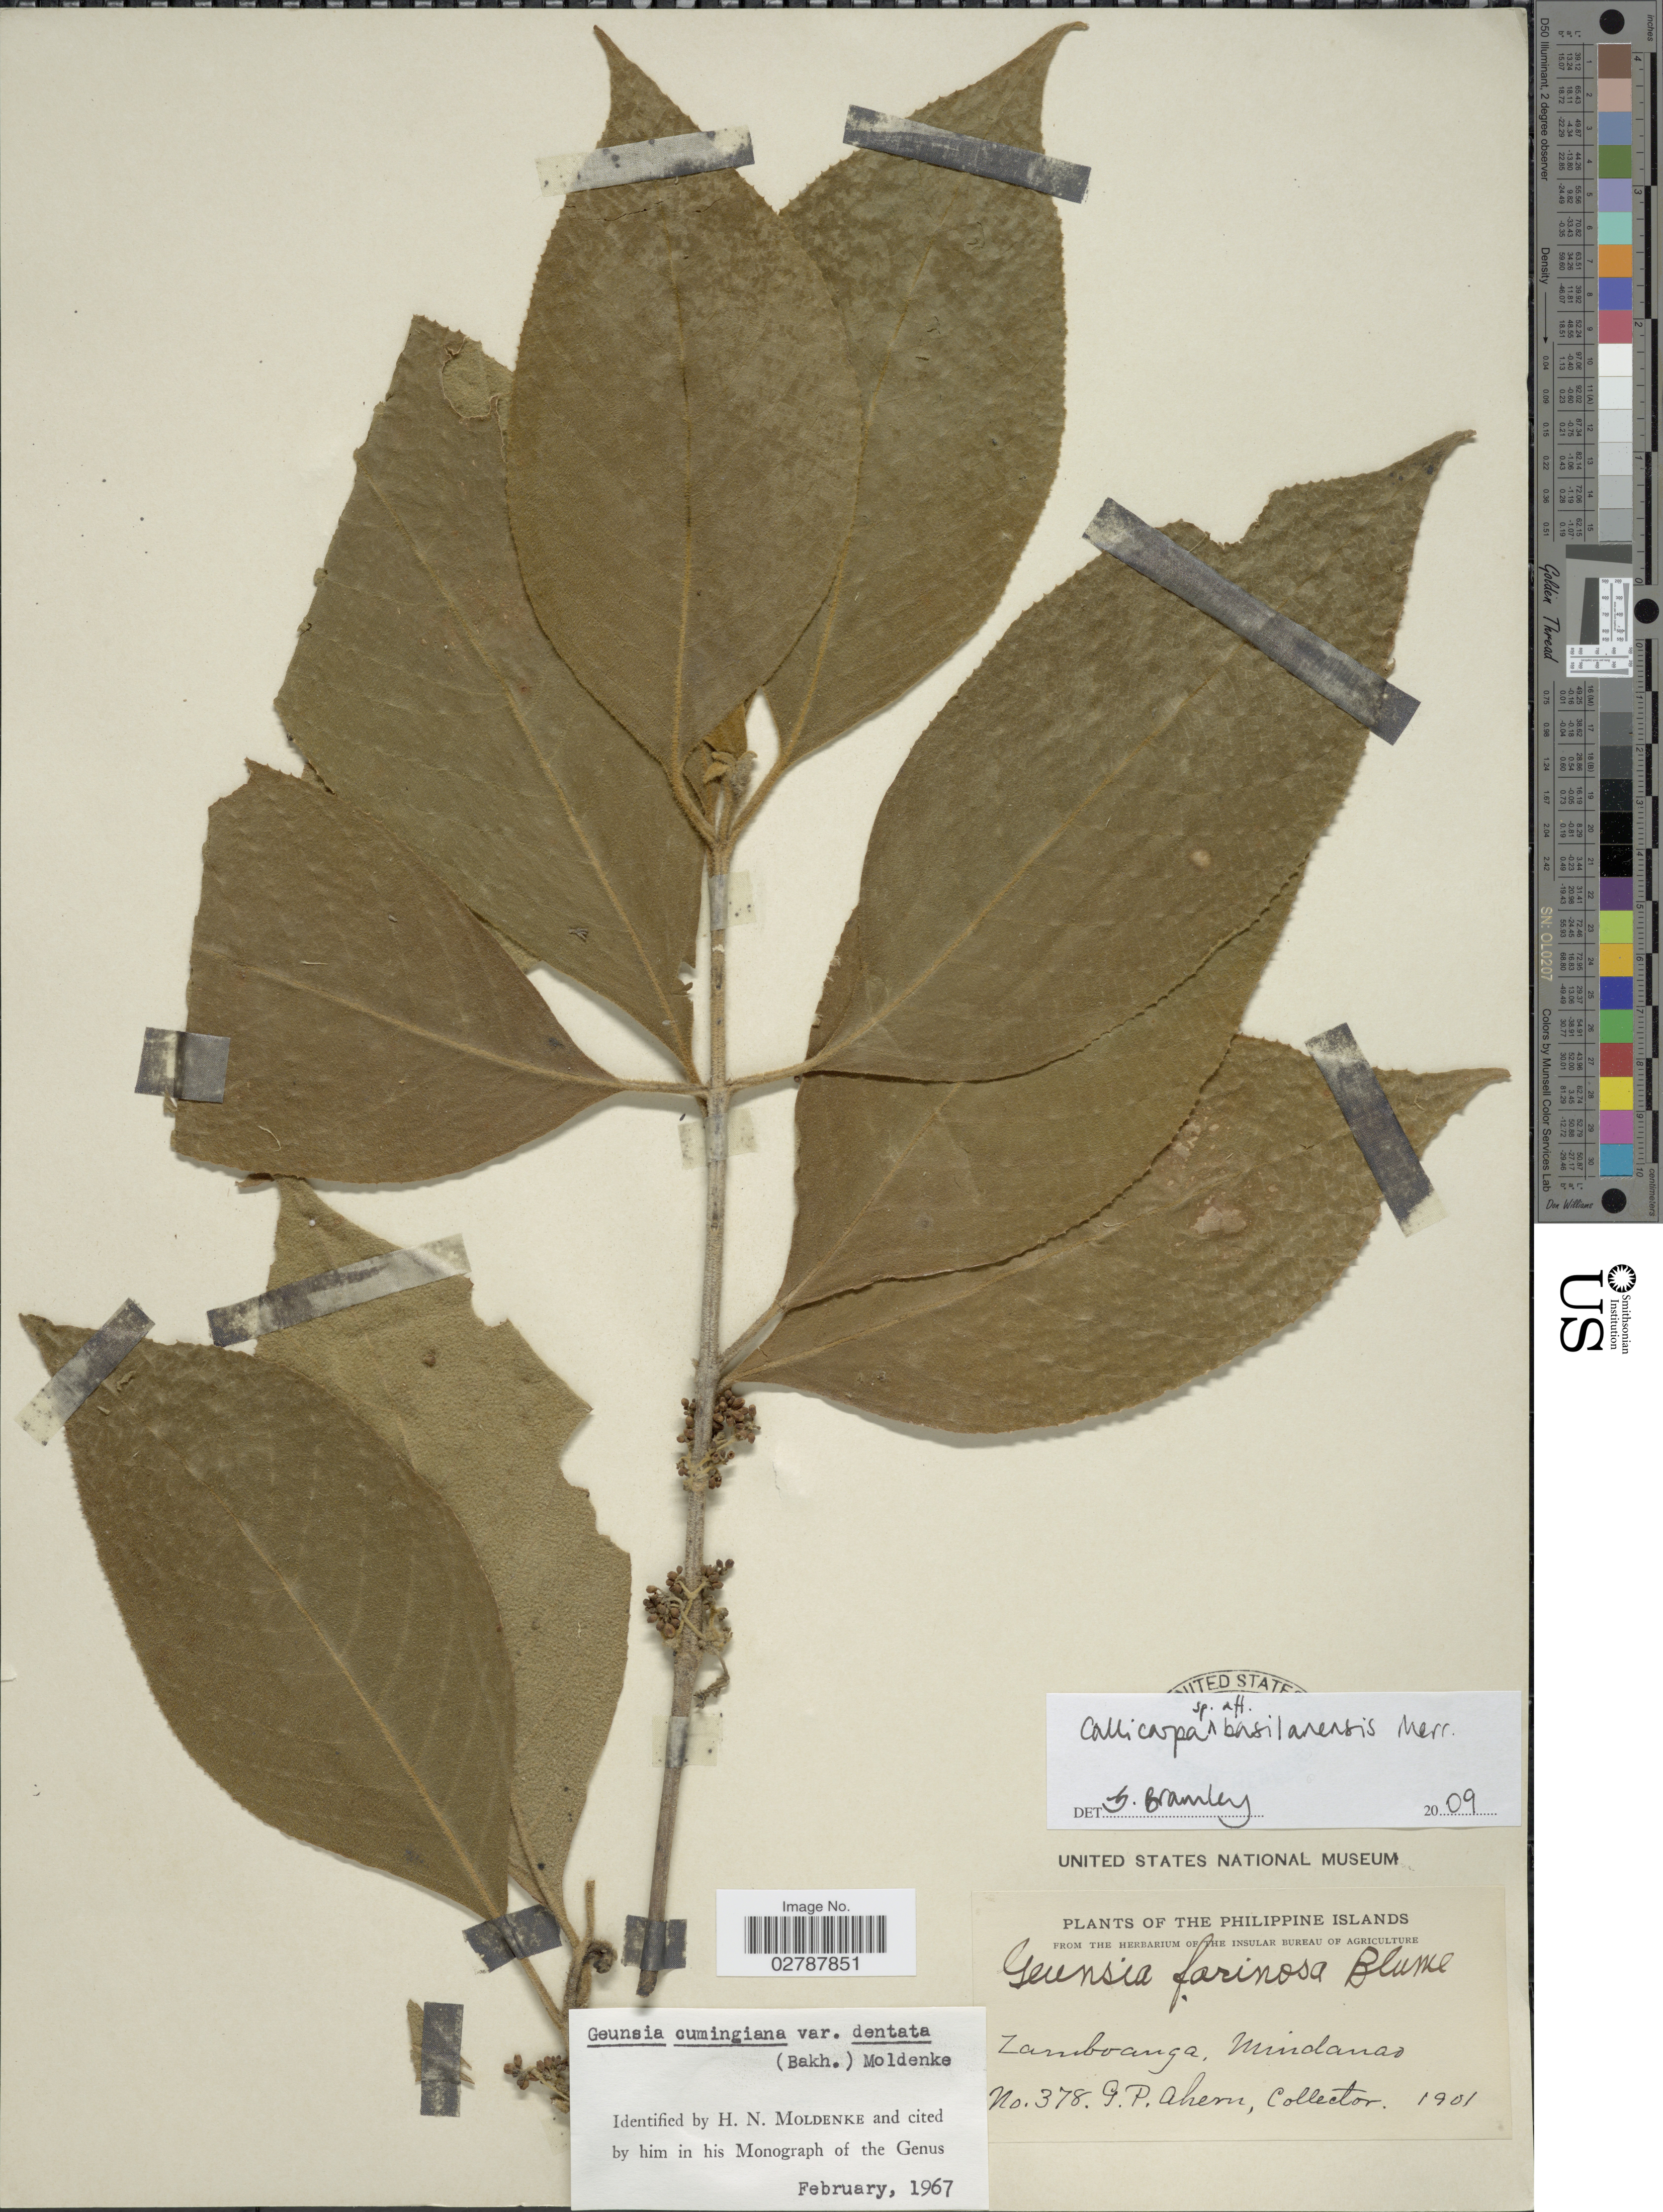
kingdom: Plantae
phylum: Tracheophyta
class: Magnoliopsida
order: Lamiales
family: Lamiaceae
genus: Callicarpa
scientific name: Callicarpa basilanensis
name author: Merr.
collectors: G. Ahern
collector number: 378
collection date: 1901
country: Philippines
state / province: Zamboanga Peninsula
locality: The Philippine Islands. Zamboanga, Mindanao.